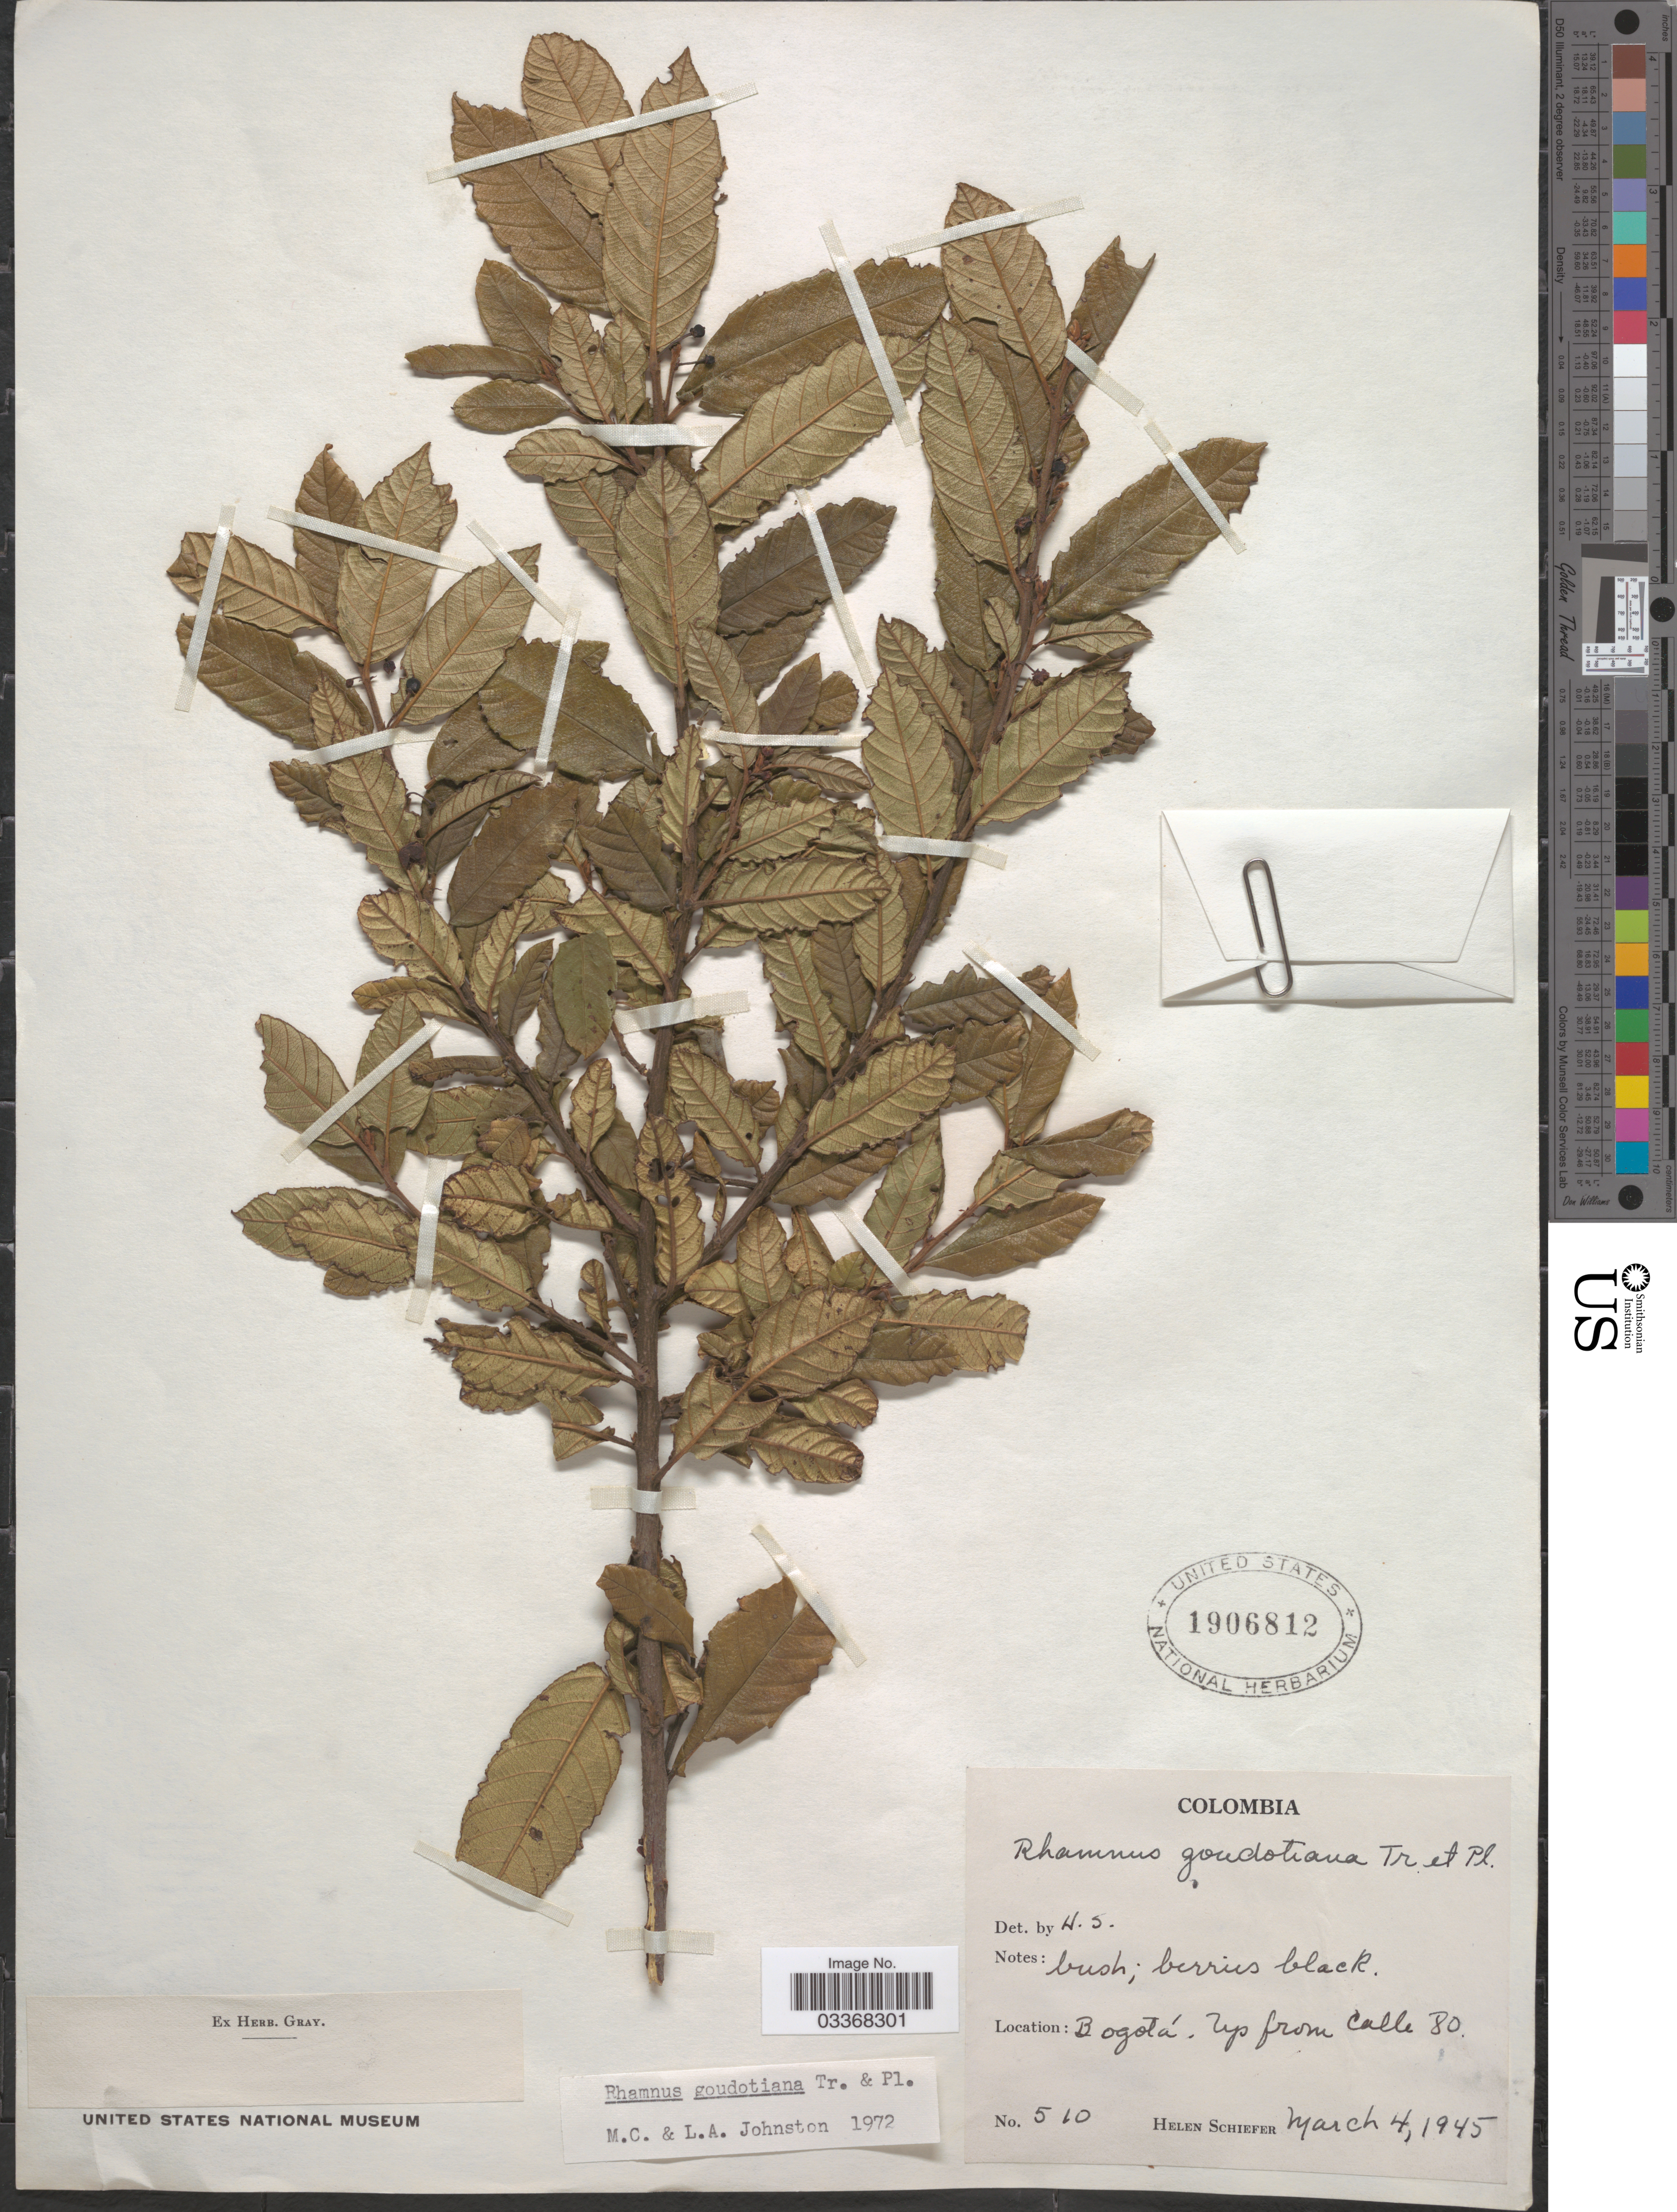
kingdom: Plantae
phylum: Tracheophyta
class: Magnoliopsida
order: Rosales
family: Rhamnaceae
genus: Frangula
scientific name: Frangula goudotiana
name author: (Triana & Planch.) Grubov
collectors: H. Schiefer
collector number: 510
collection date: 1945-03-04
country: Colombia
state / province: Bogota D.C.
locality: Bogotá, up from Calle 80.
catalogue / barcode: US 1906812